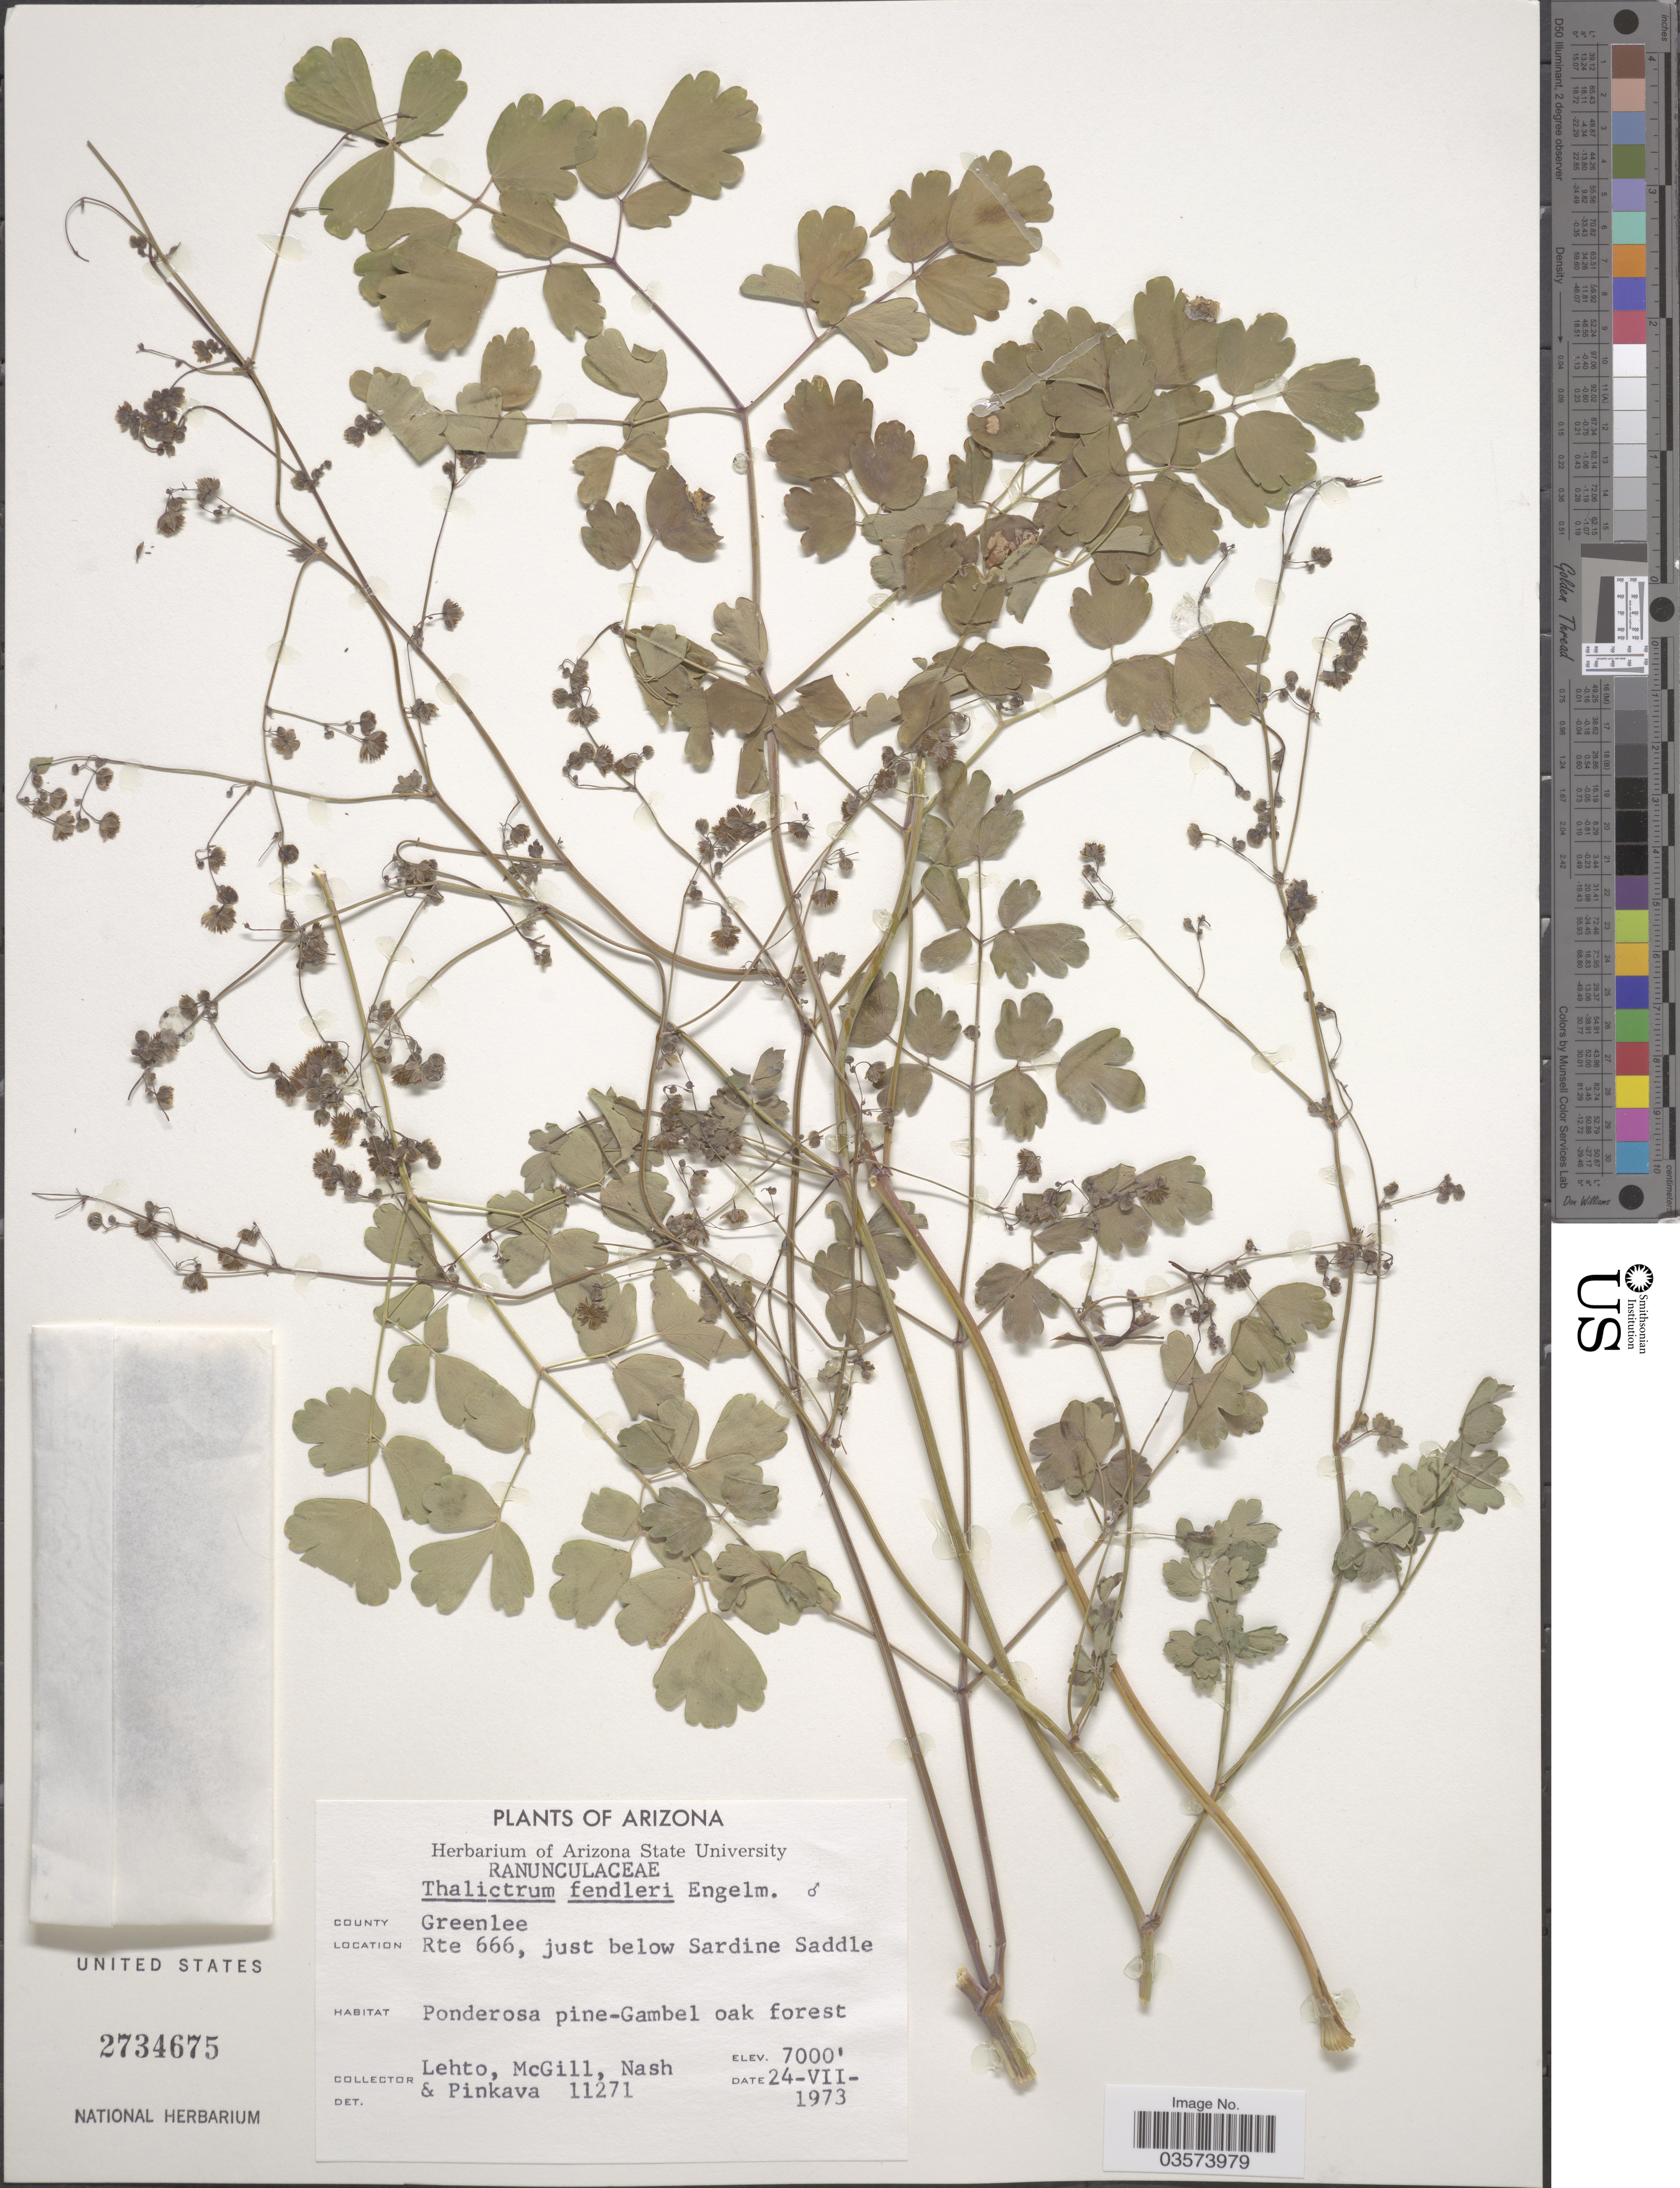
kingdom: Plantae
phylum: Tracheophyta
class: Magnoliopsida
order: Ranunculales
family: Ranunculaceae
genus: Thalictrum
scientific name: Thalictrum fendleri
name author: Engelm. ex A. Gray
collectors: -. Lehto, -. McGill, -- Nash & -. Pinkava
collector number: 11271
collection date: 1973-07-24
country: United States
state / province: Arizona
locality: County Greenlee. Rte 666, just below Sardine Saddle.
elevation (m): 2134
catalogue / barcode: US 2734675